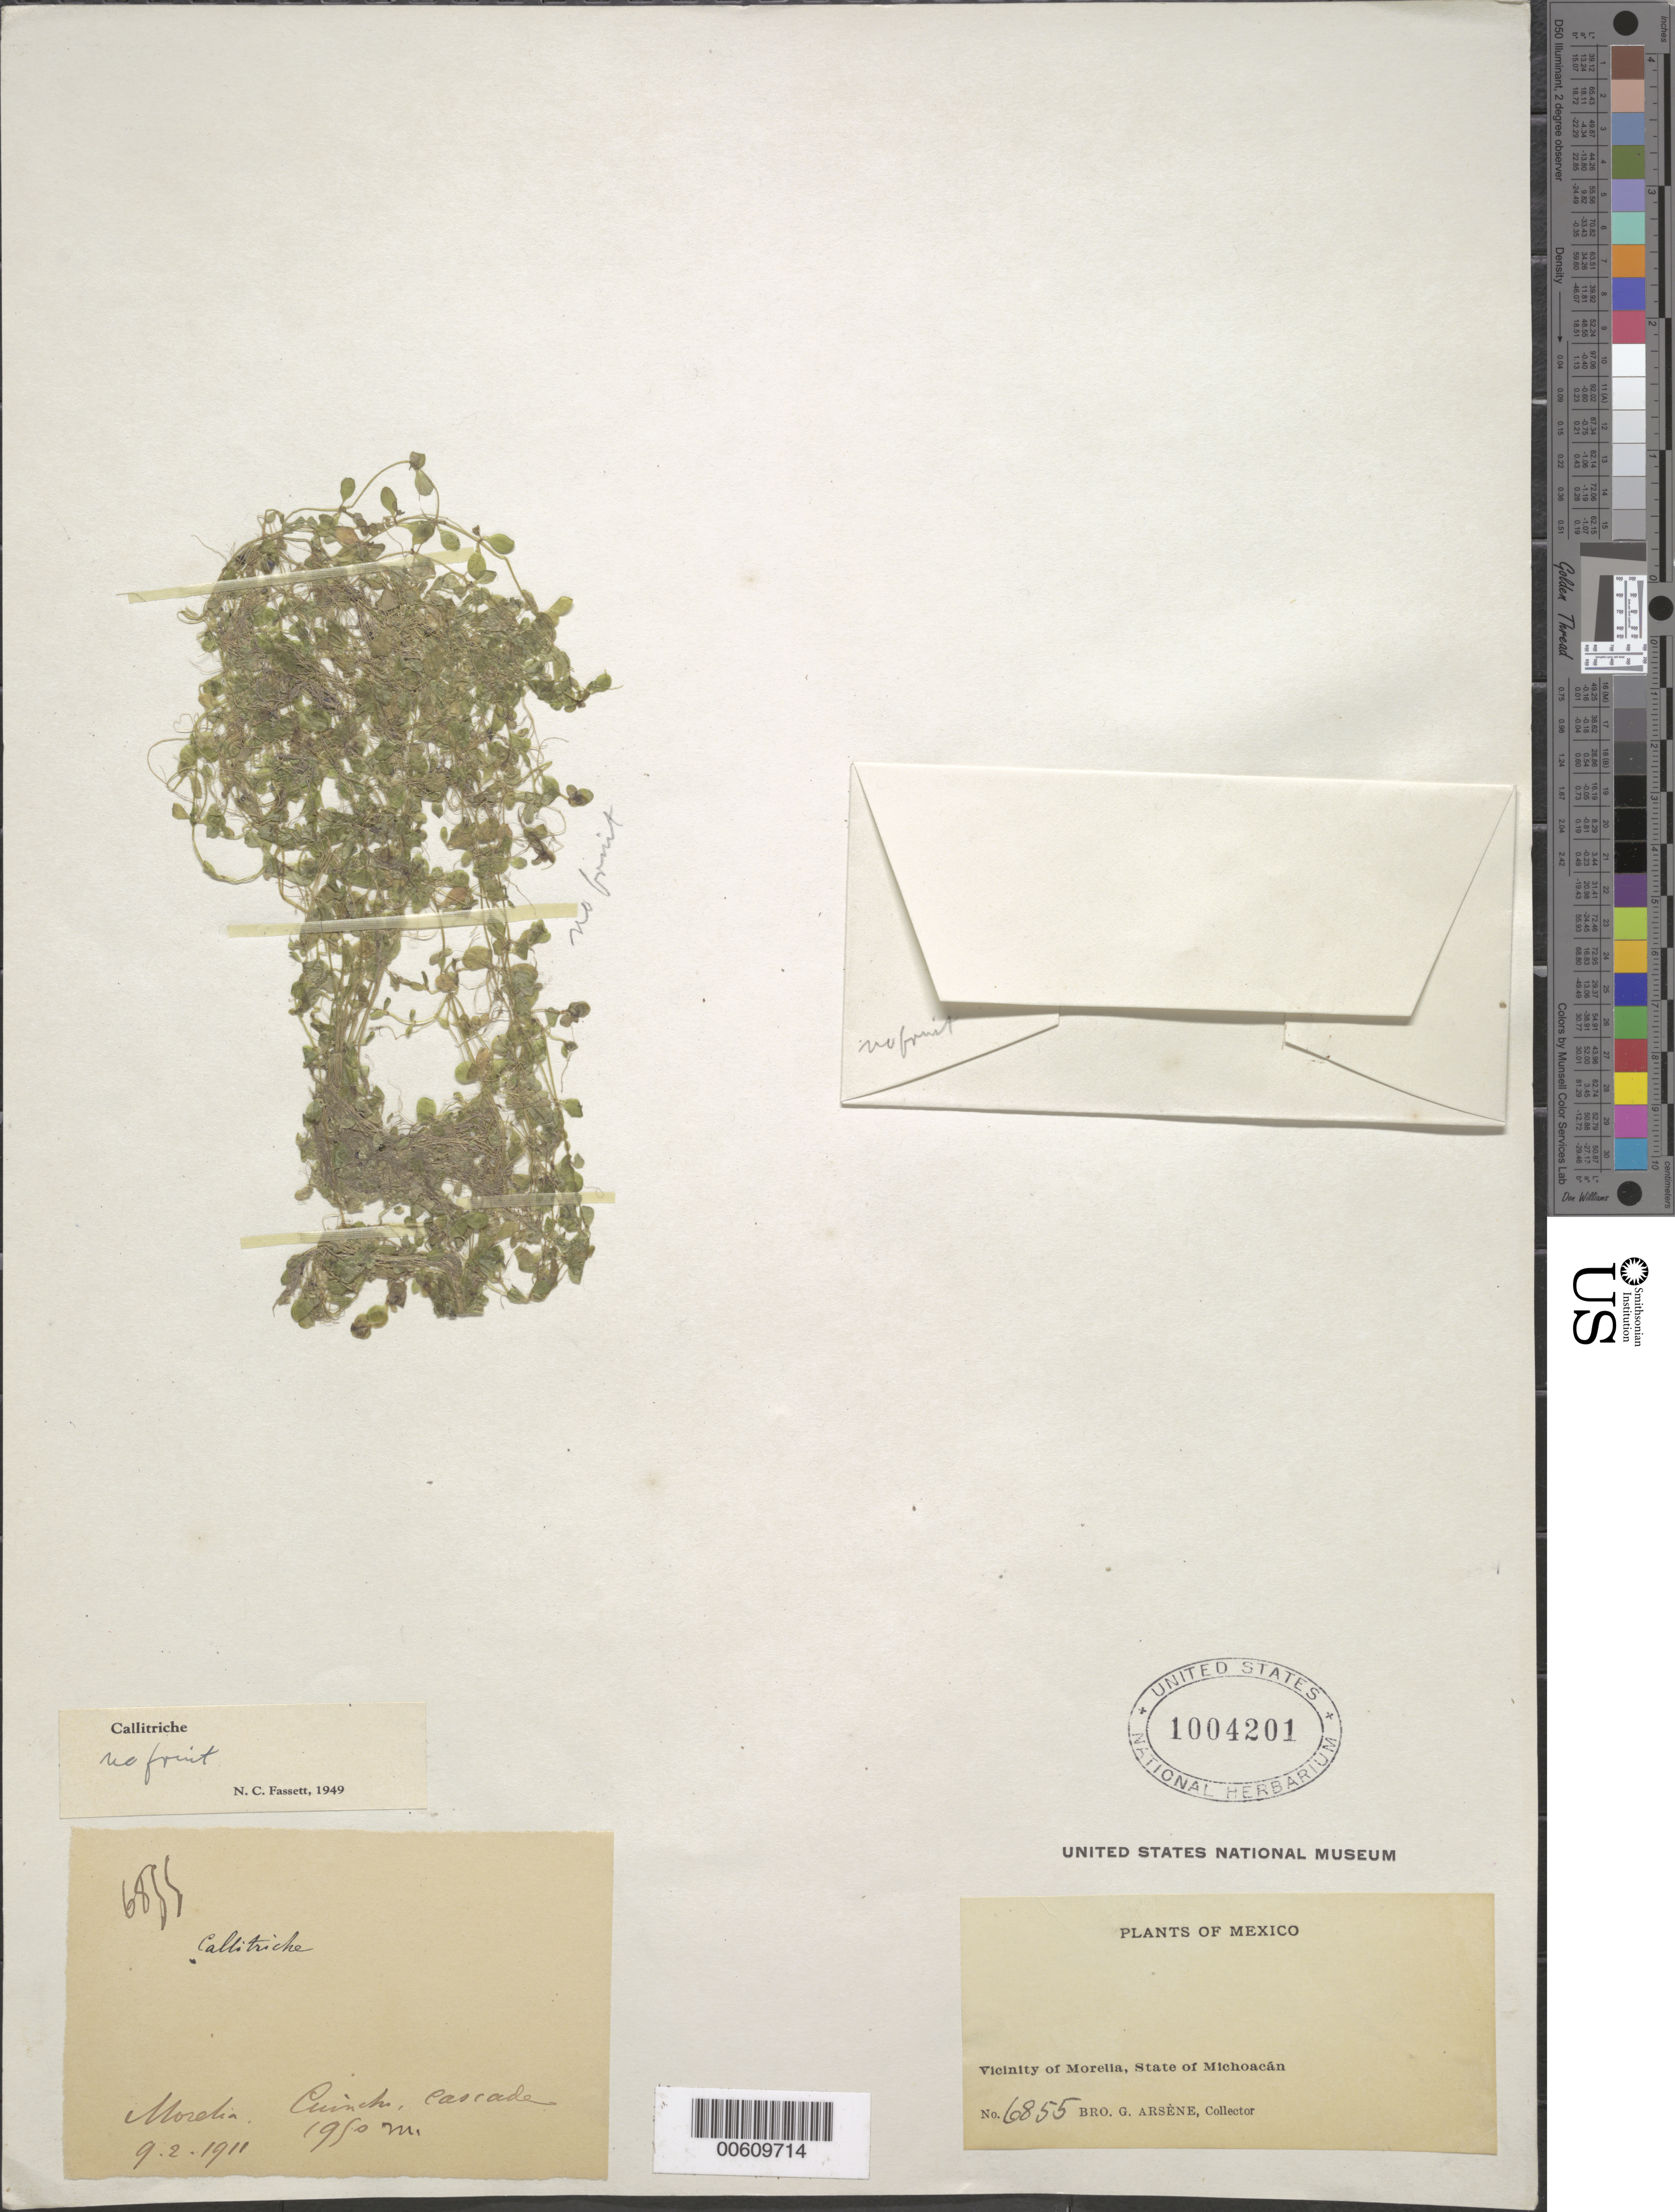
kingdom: Plantae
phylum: Tracheophyta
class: Magnoliopsida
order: Lamiales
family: Plantaginaceae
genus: Callitriche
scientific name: Callitriche sp.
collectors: Bro. G. Arsène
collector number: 6855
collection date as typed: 09 Feb 1911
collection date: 1911-02-09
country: Mexico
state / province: Michoacán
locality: Morella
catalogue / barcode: US 1004201